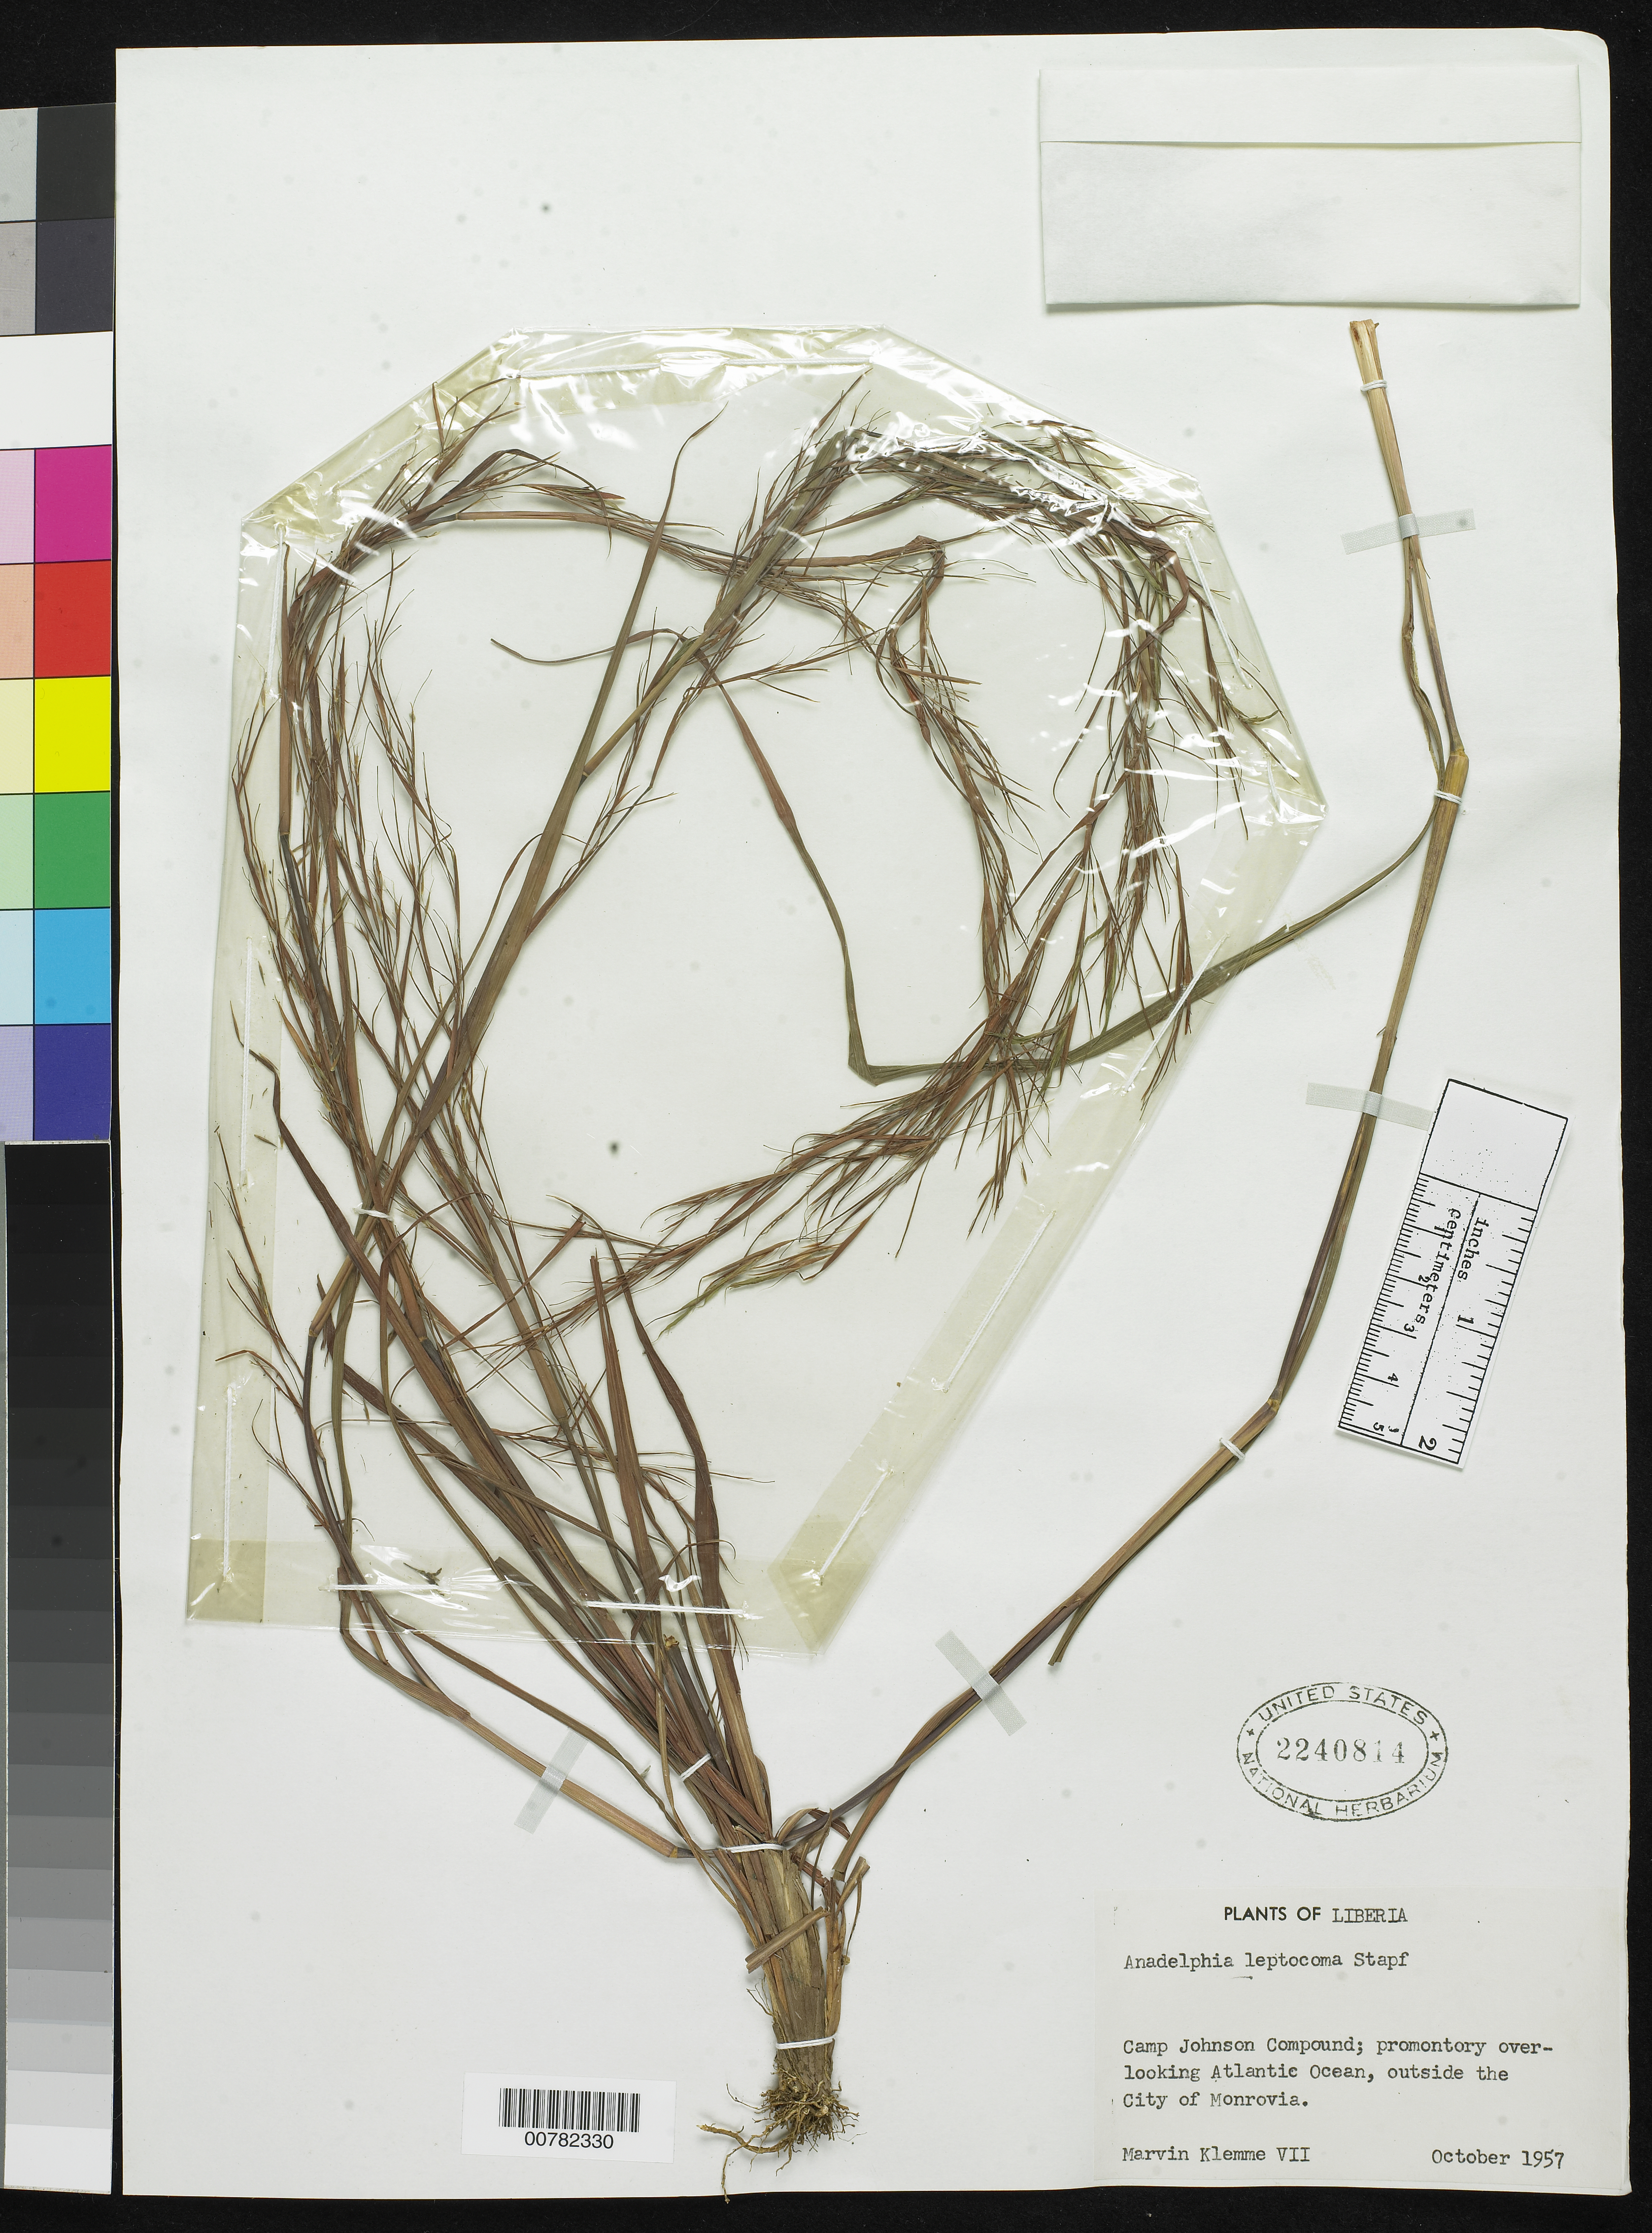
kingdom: Plantae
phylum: Tracheophyta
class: Liliopsida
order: Poales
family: Poaceae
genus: Anadelphia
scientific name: Anadelphia leptocoma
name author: (Trin.) Pilg.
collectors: M. Klemme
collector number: VII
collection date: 1957-10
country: Liberia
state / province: Montserrado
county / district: Monrovia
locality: Camp Johnson Compound; promontory overlooking Atlantic Ocean, outside the City of Monrovia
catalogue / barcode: US 2240814